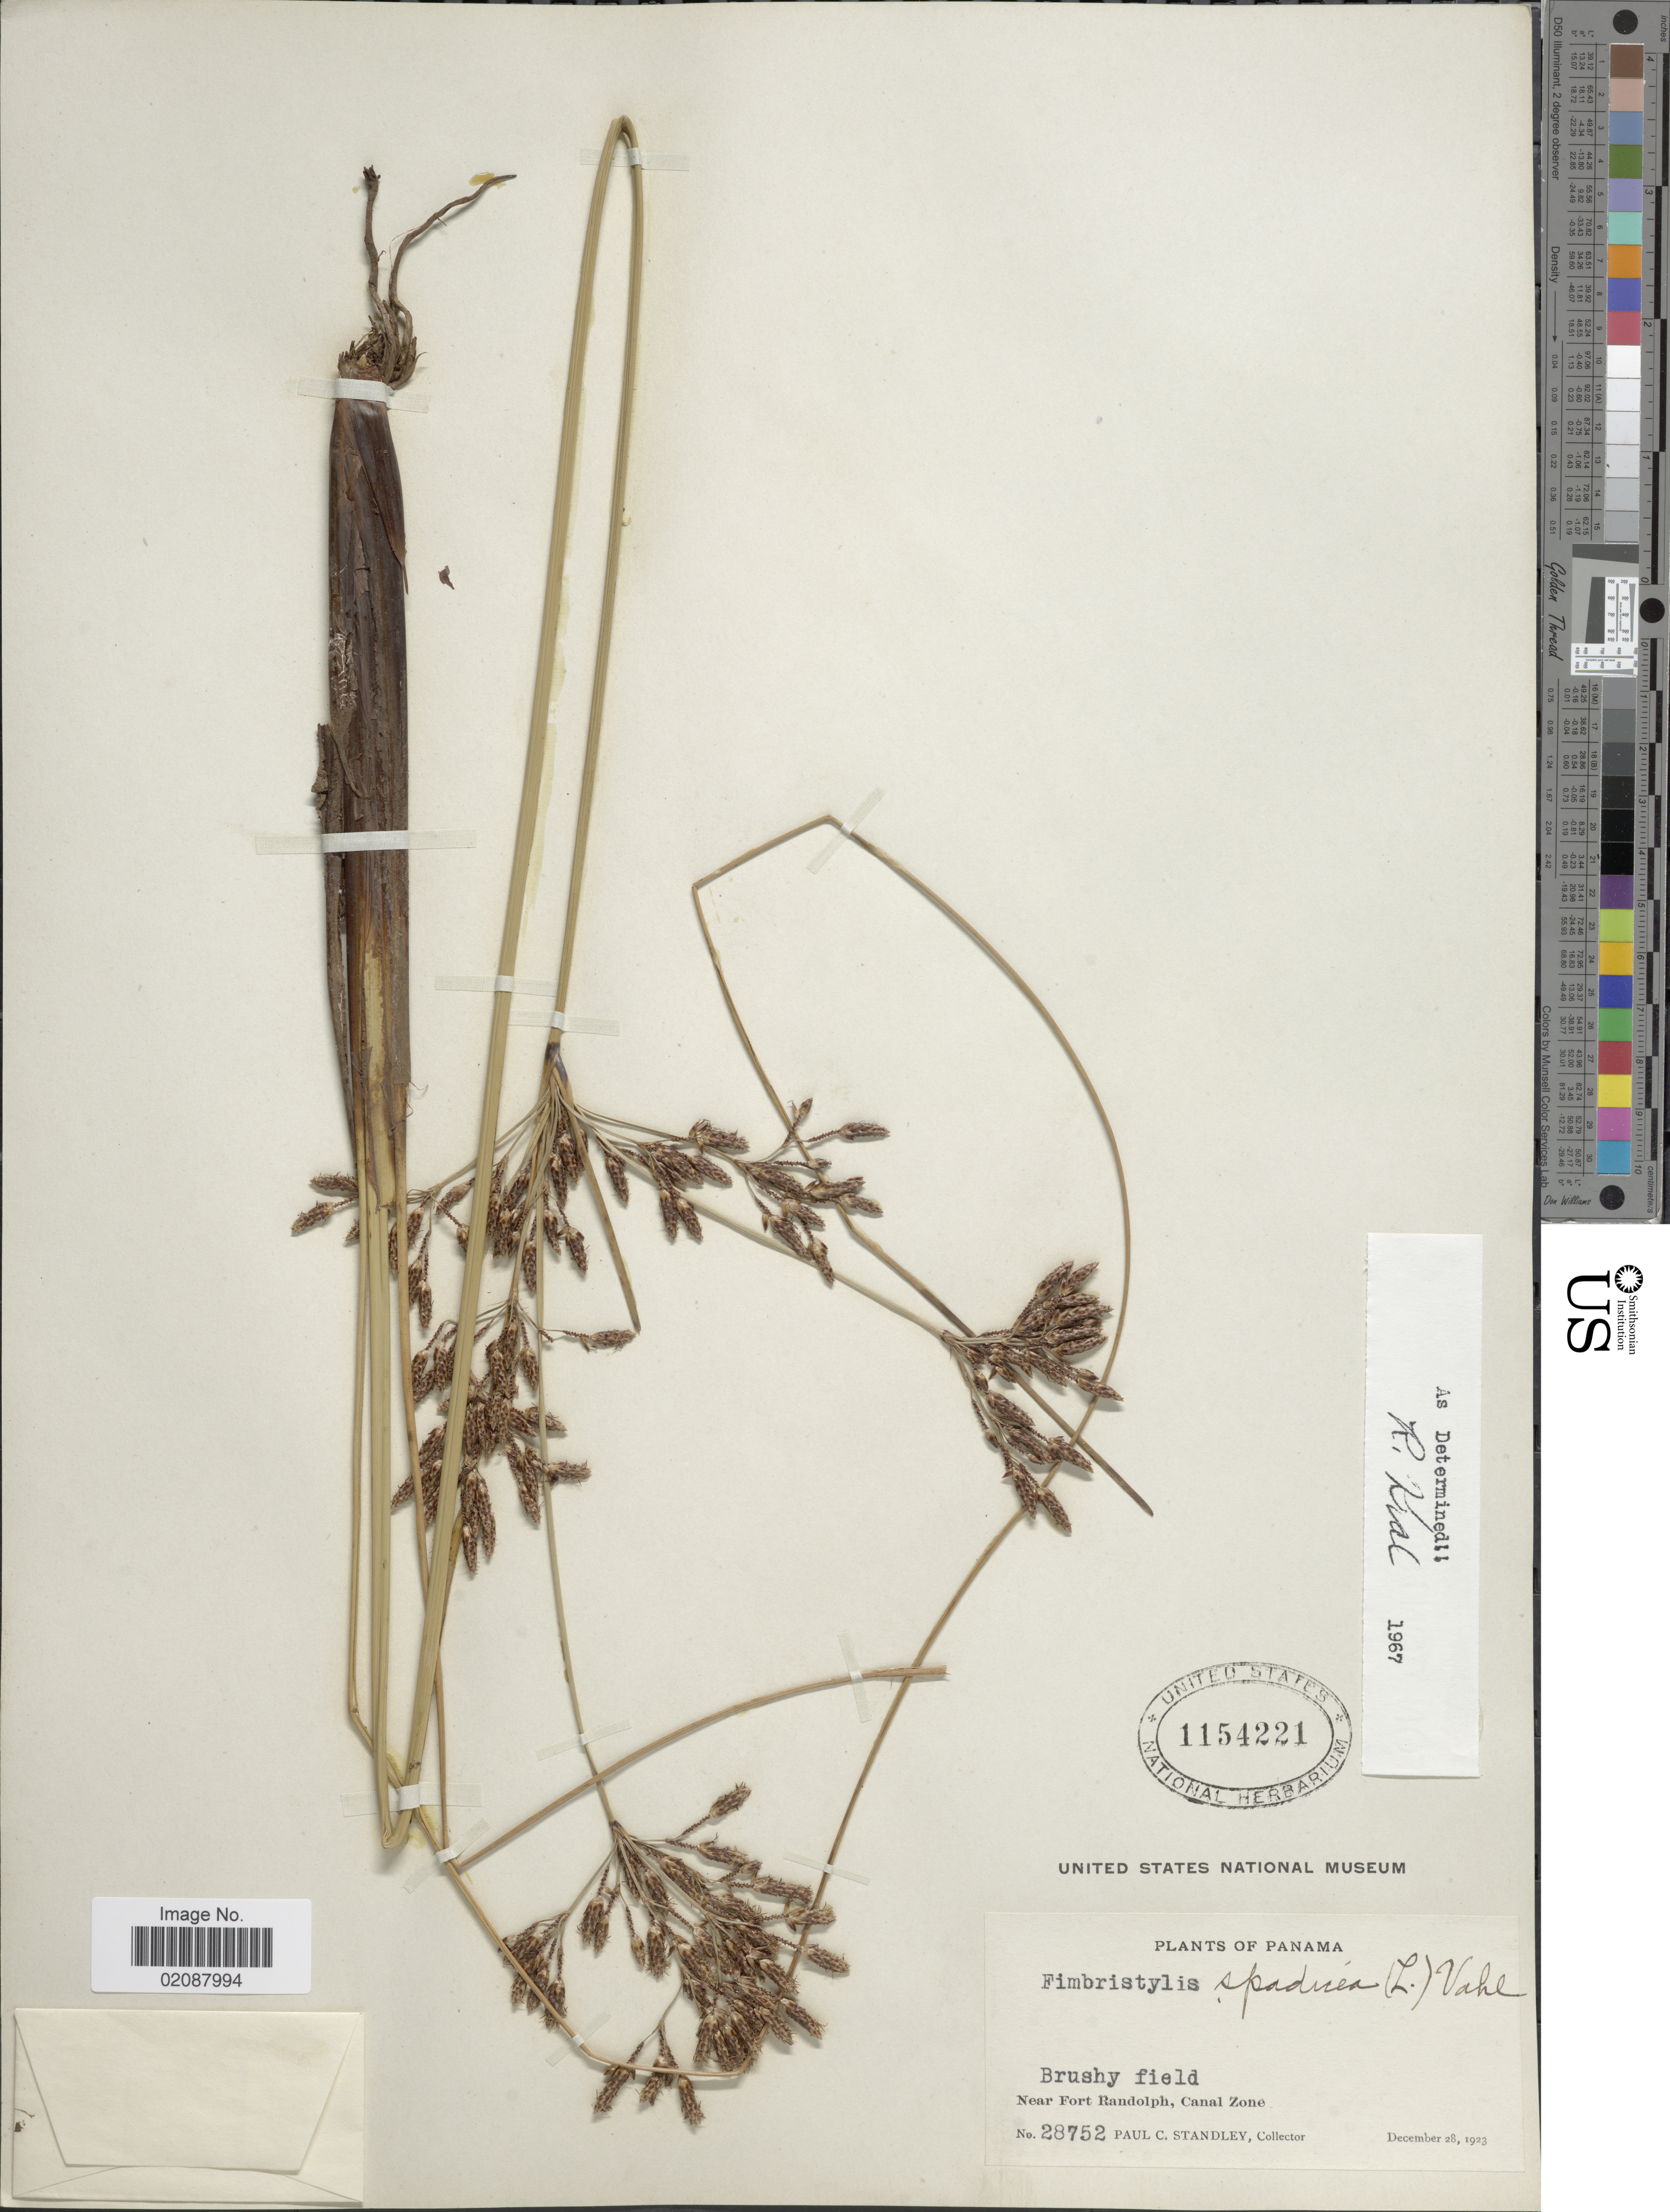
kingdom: Plantae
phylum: Tracheophyta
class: Liliopsida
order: Poales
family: Cyperaceae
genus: Fimbristylis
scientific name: Fimbristylis spadicea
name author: (L.) Vahl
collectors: P. C. Standley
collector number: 28752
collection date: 1923-12-28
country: Panama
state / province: Colón / Panamá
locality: Near Fort Randolph, Canal Zone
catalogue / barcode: US 1154221